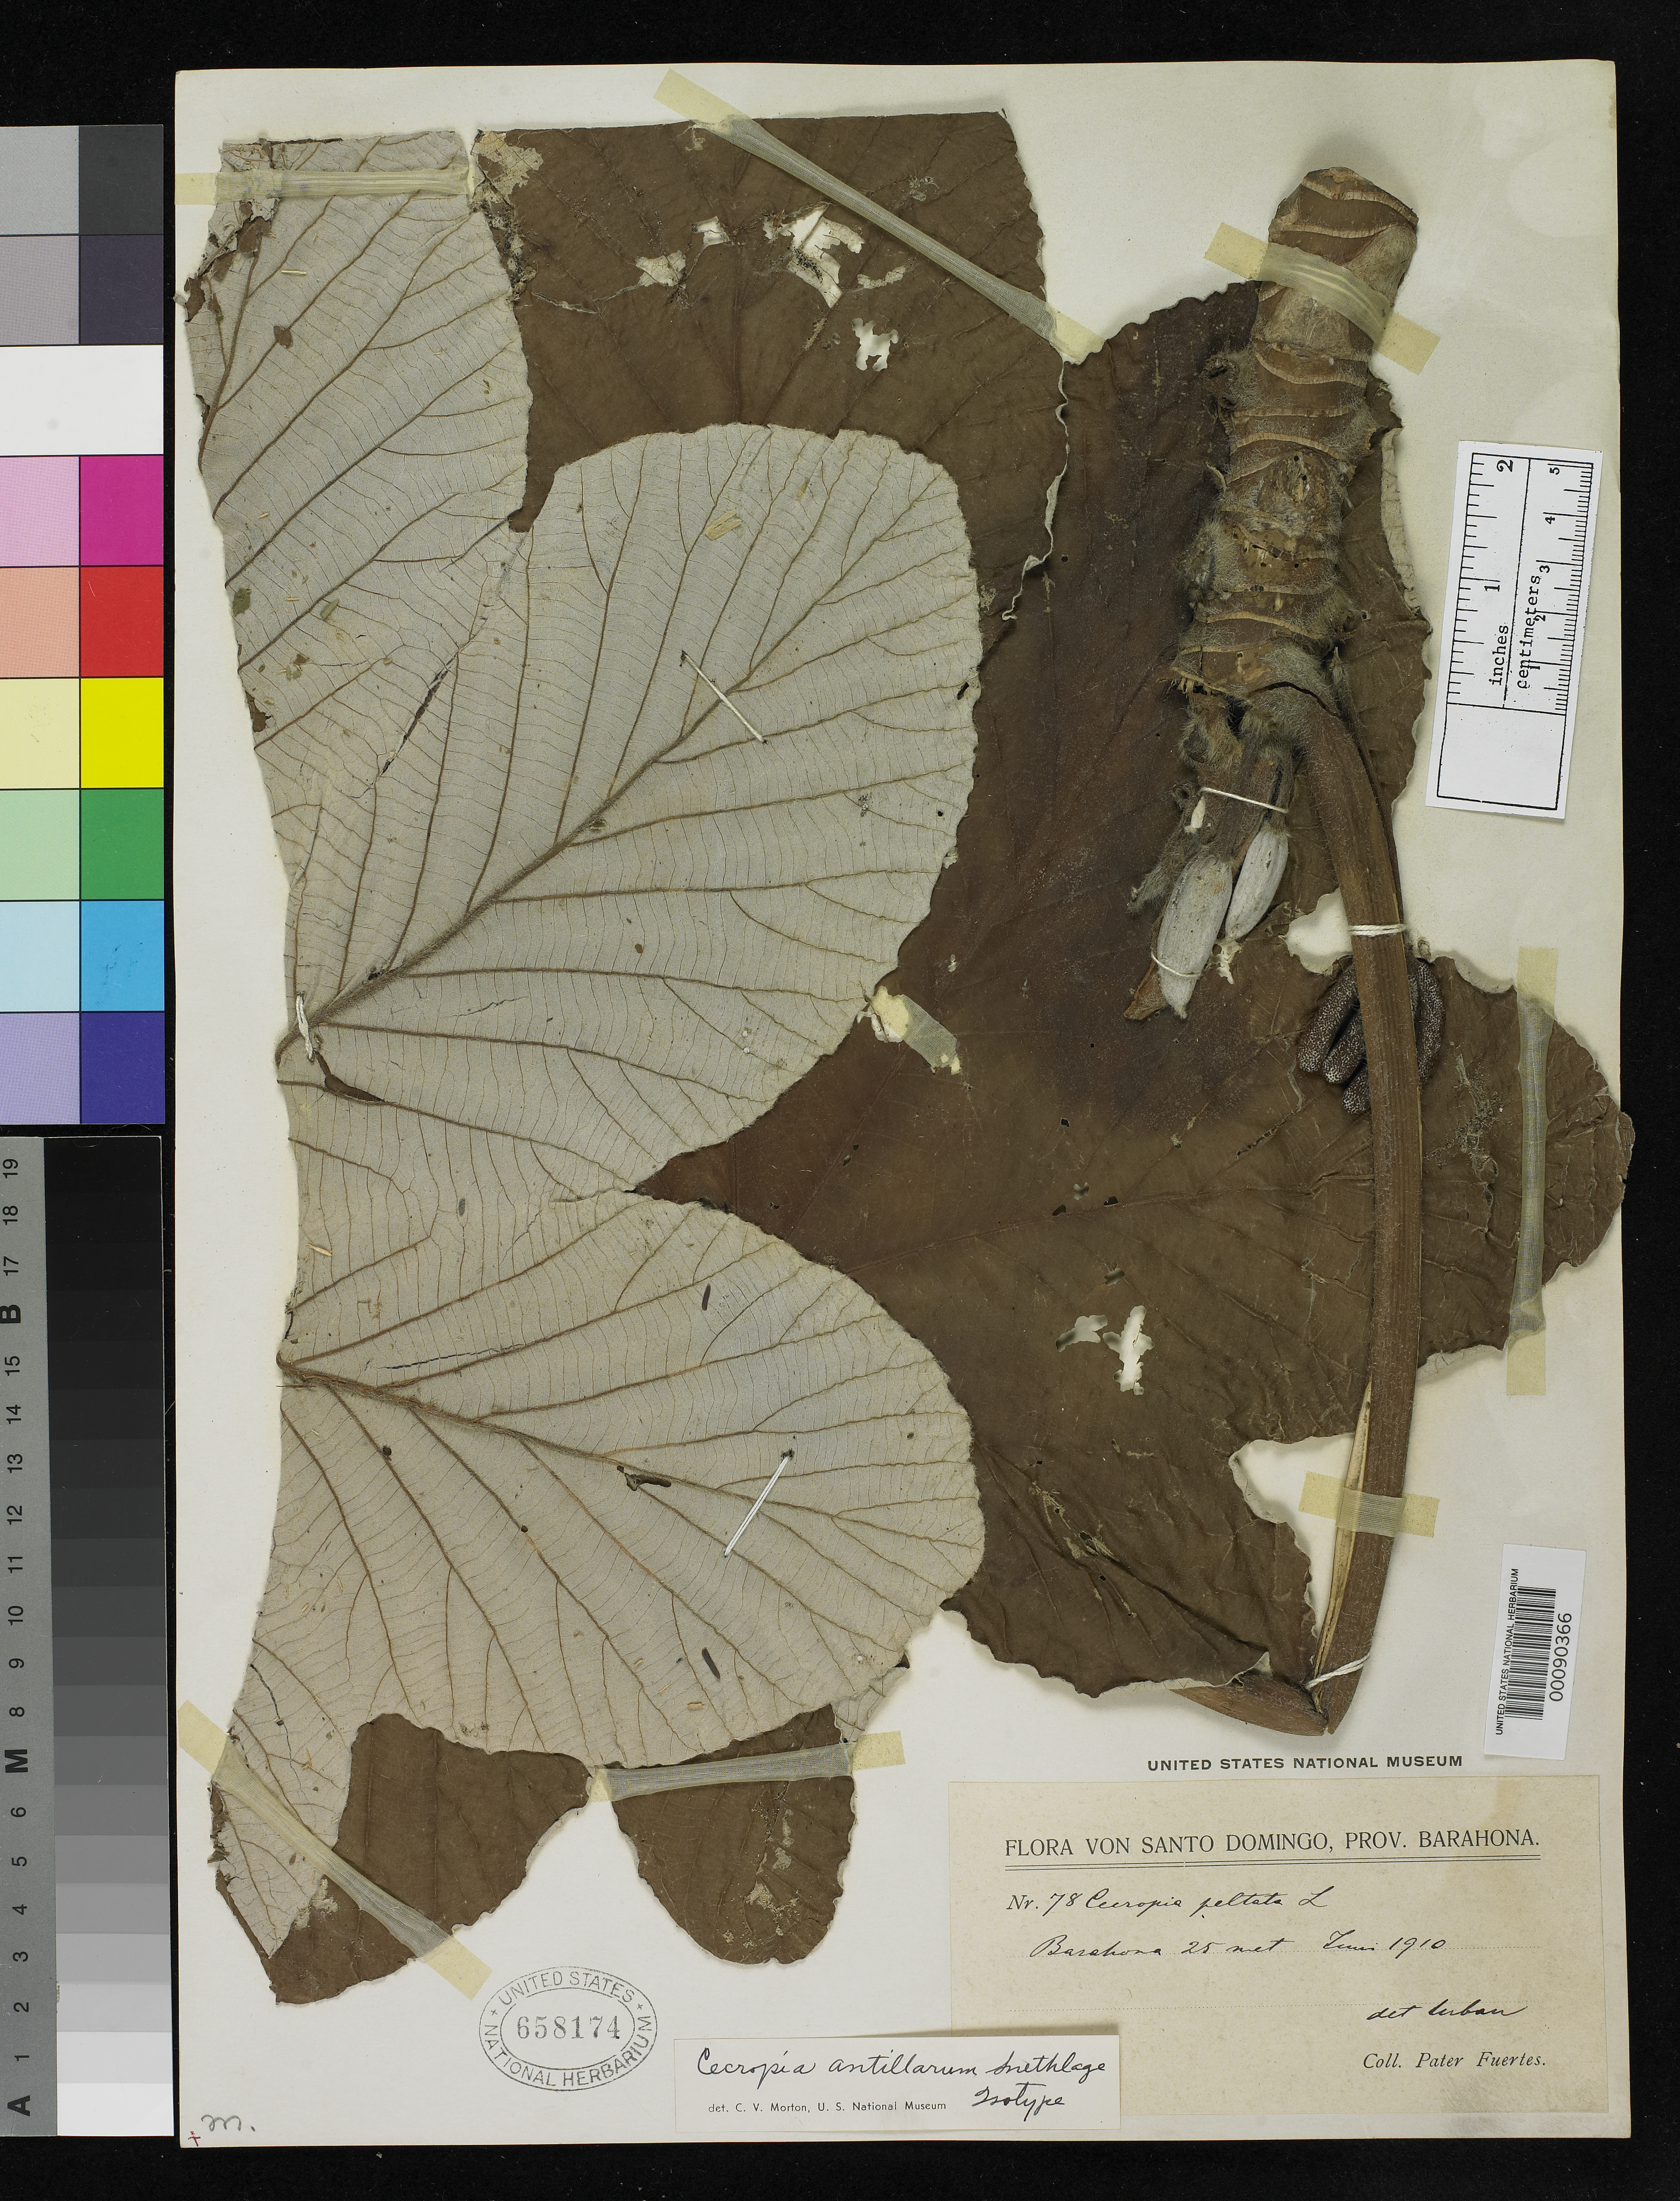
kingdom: Plantae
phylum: Tracheophyta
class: Magnoliopsida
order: Rosales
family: Urticaceae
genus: Cecropia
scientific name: Cecropia antillarum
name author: Snethlage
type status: Isotype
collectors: M. D. Fuertes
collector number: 78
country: Dominican Republic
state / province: Barahona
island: Hispaniola Island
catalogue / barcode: US 658174